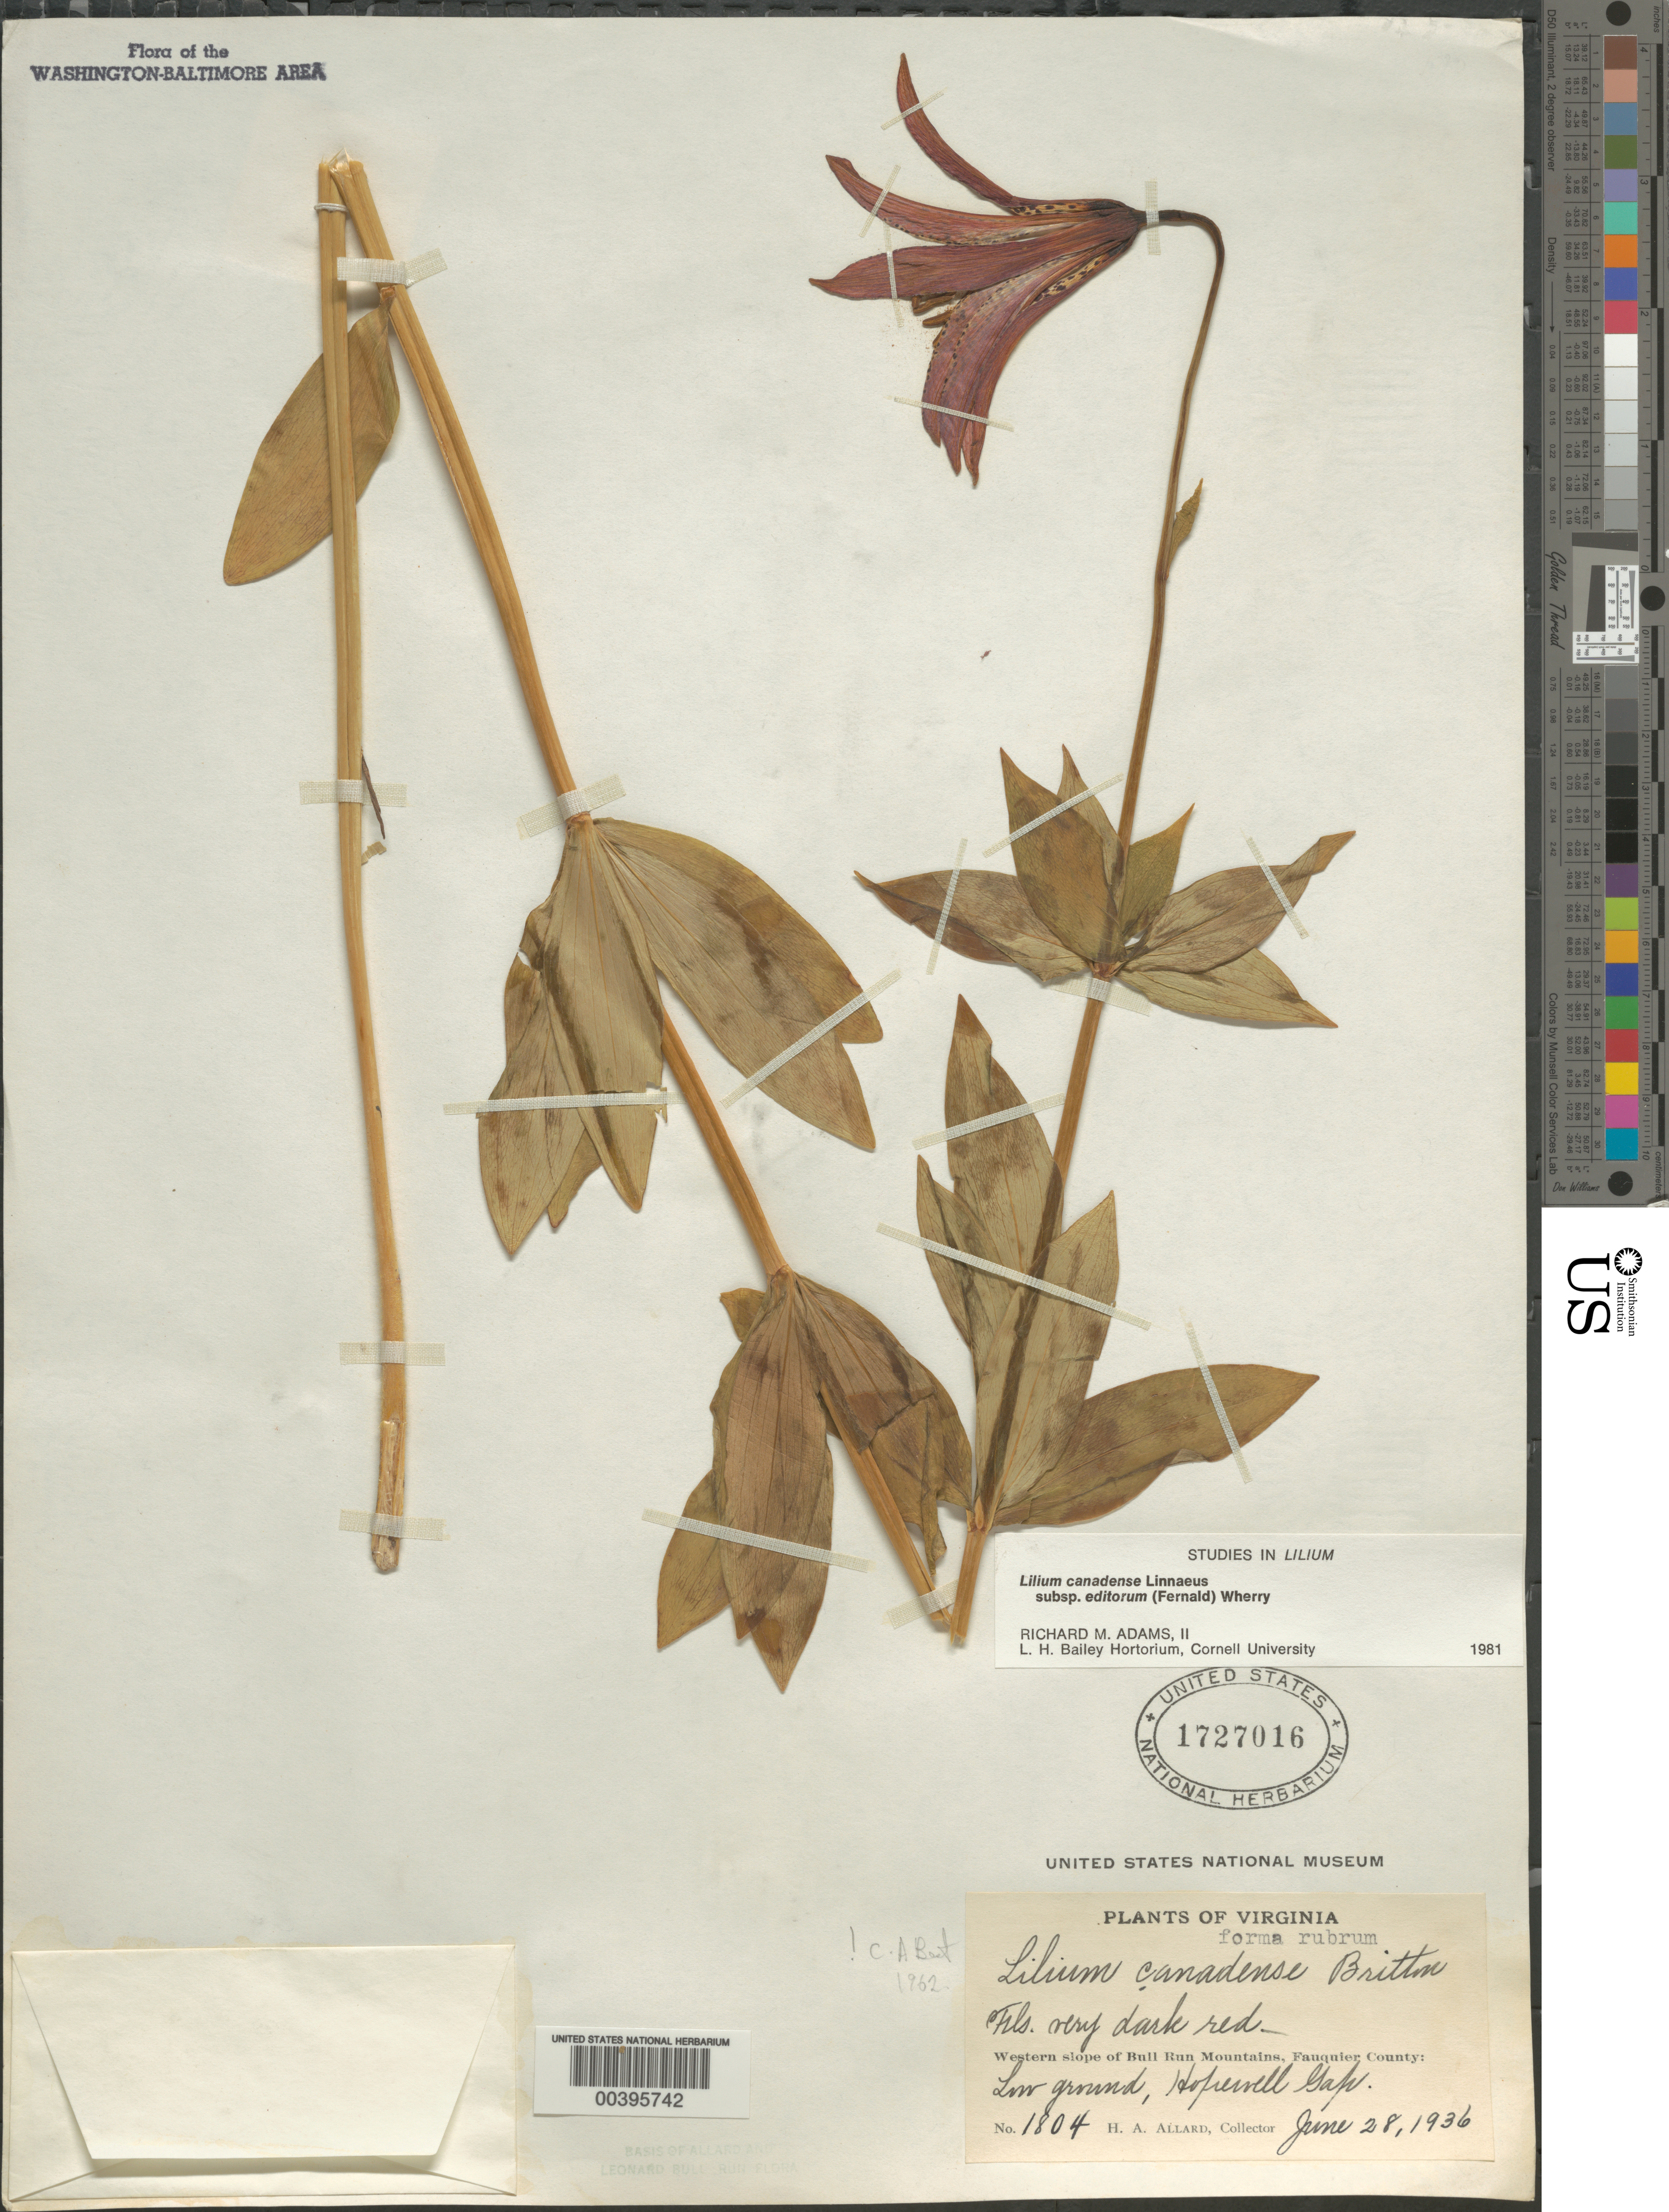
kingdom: Plantae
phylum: Tracheophyta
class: Liliopsida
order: Liliales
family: Liliaceae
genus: Lilium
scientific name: Lilium canadense subsp. editorum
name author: (Fernald) Wherry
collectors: H. A. Allard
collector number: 1804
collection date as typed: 28 Jun 1936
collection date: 1936-06-28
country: United States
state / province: Virginia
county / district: Fauquier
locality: Hopewell Gap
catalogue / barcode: US 1727016